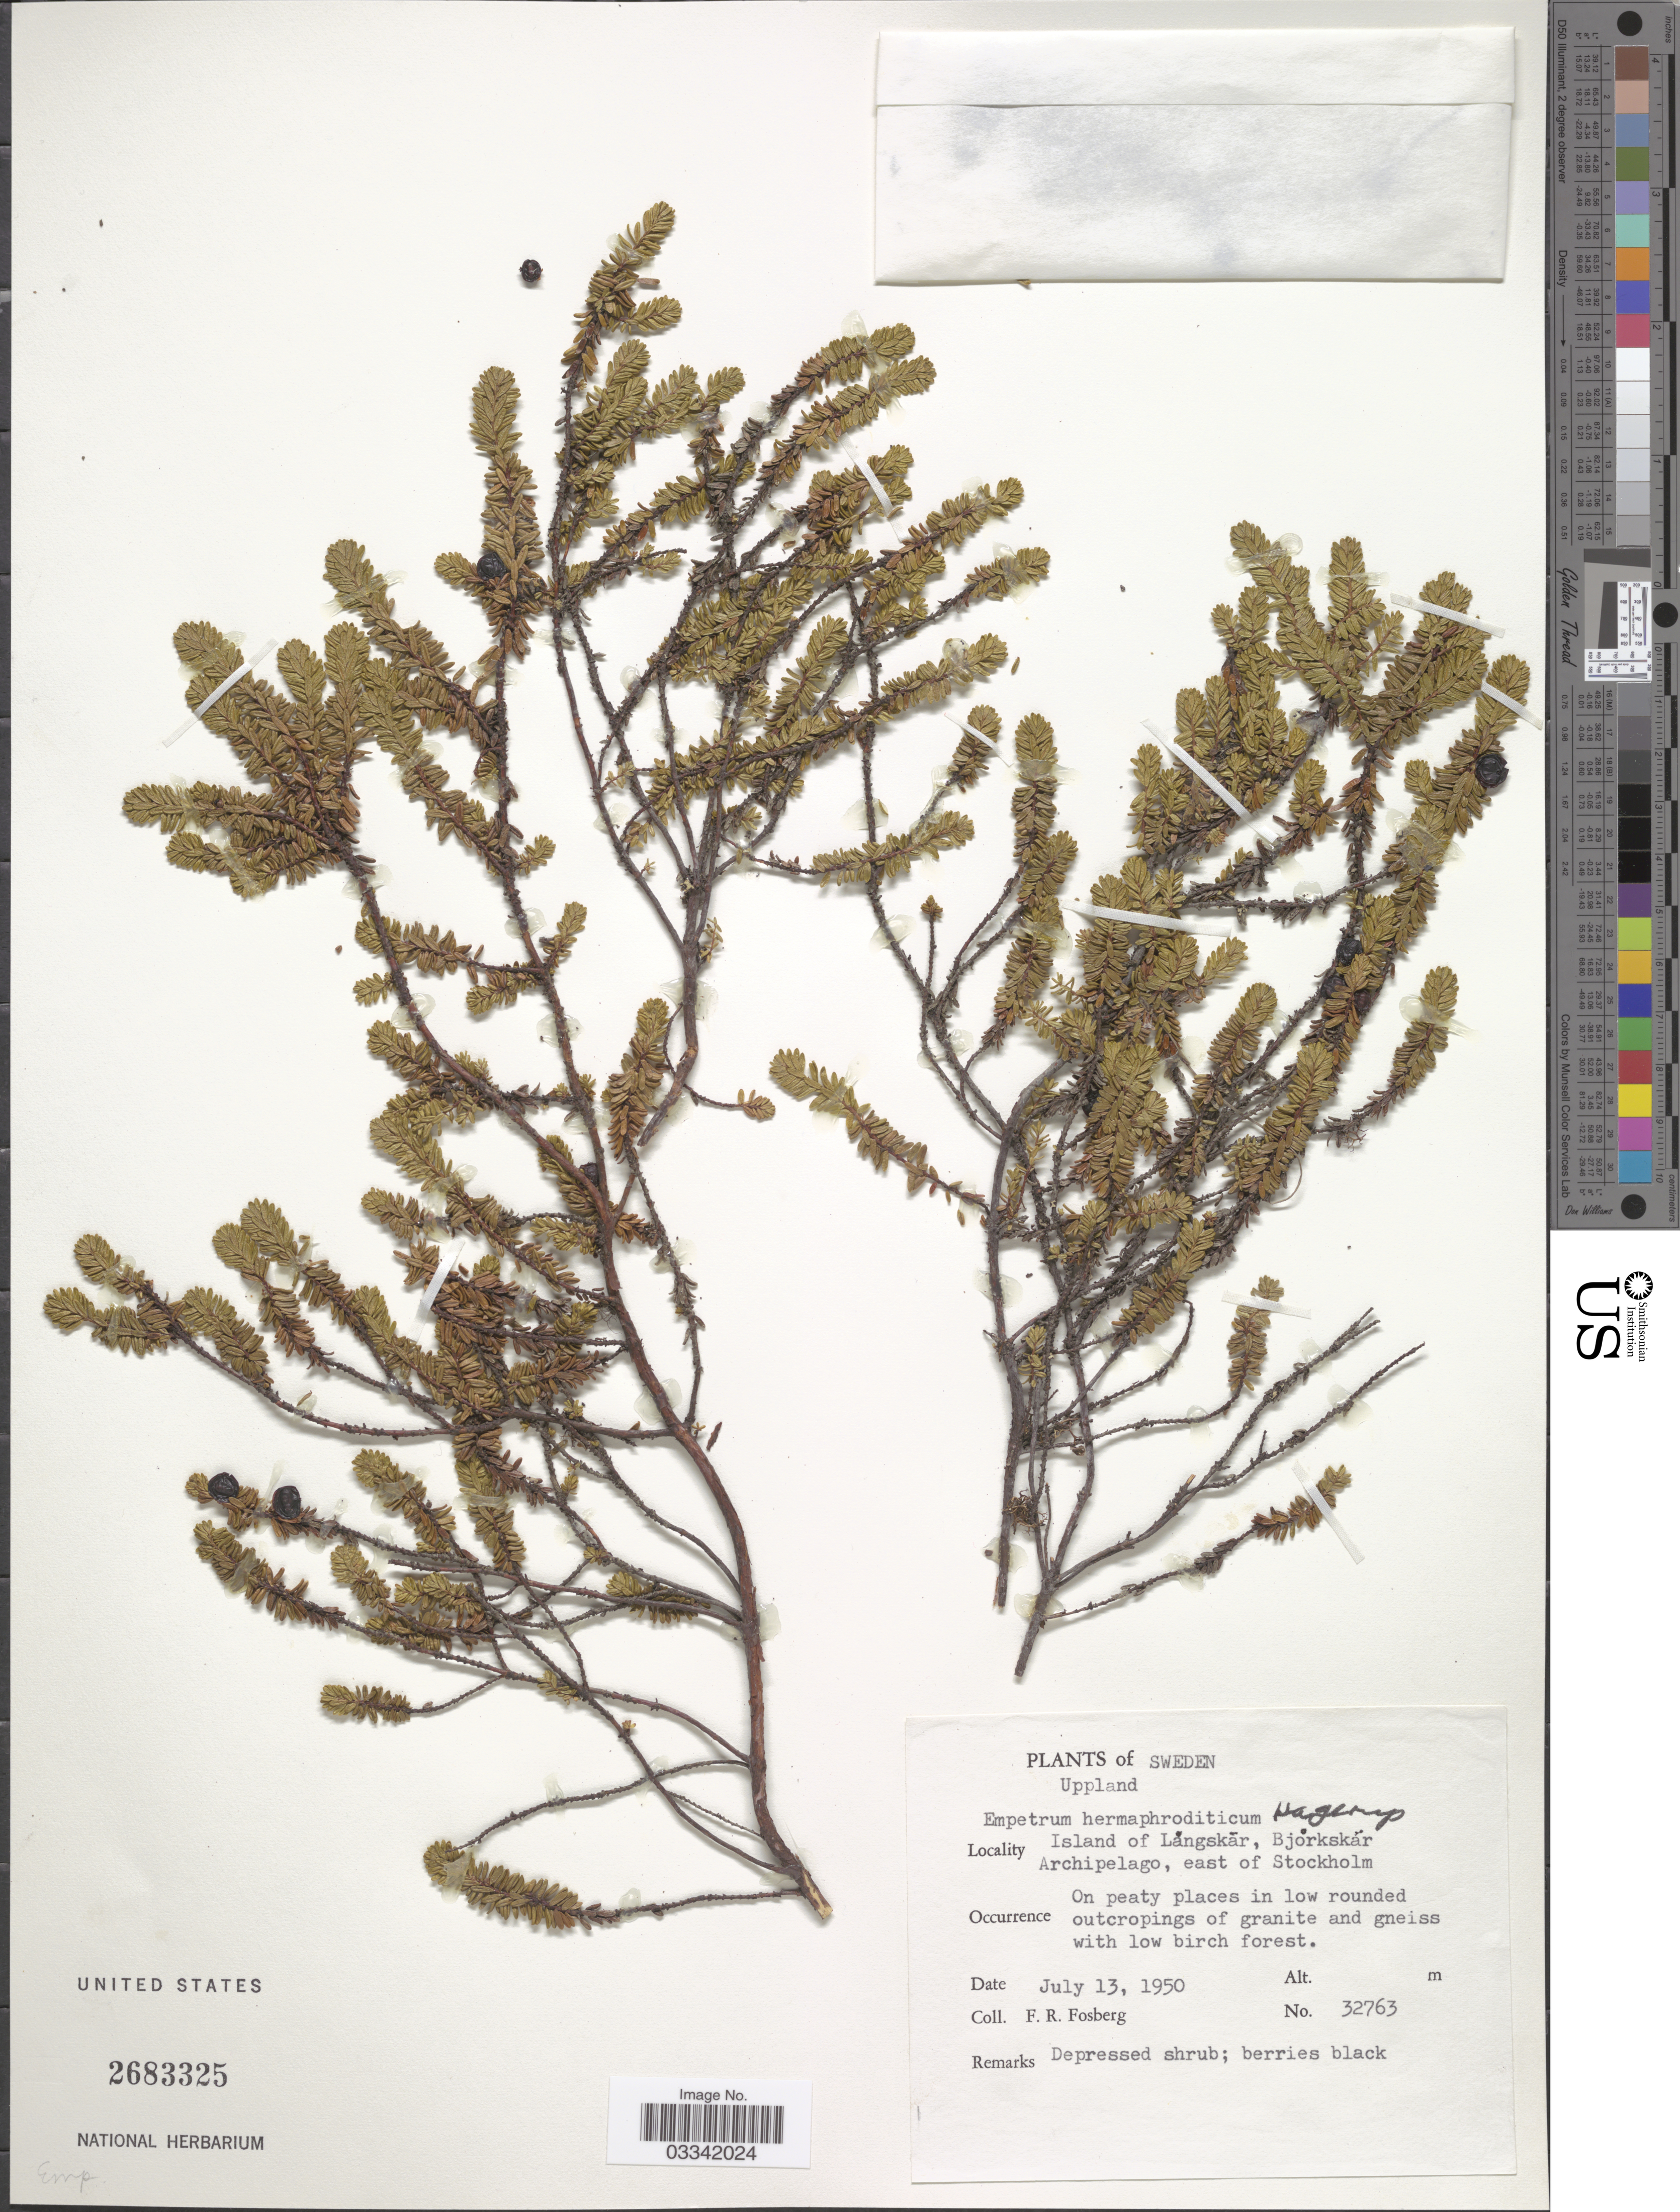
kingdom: Plantae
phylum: Tracheophyta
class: Magnoliopsida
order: Ericales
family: Ericaceae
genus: Empetrum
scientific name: Empetrum nigrum subsp. hermaphroditum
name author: (Hagerup) Böcher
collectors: F. R. Fosberg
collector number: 32763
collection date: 1950-07-13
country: Sweden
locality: Uppland, Island of Lángskãr, Bjórkskár Archipelago, east of Stockholm.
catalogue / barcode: US 2683325